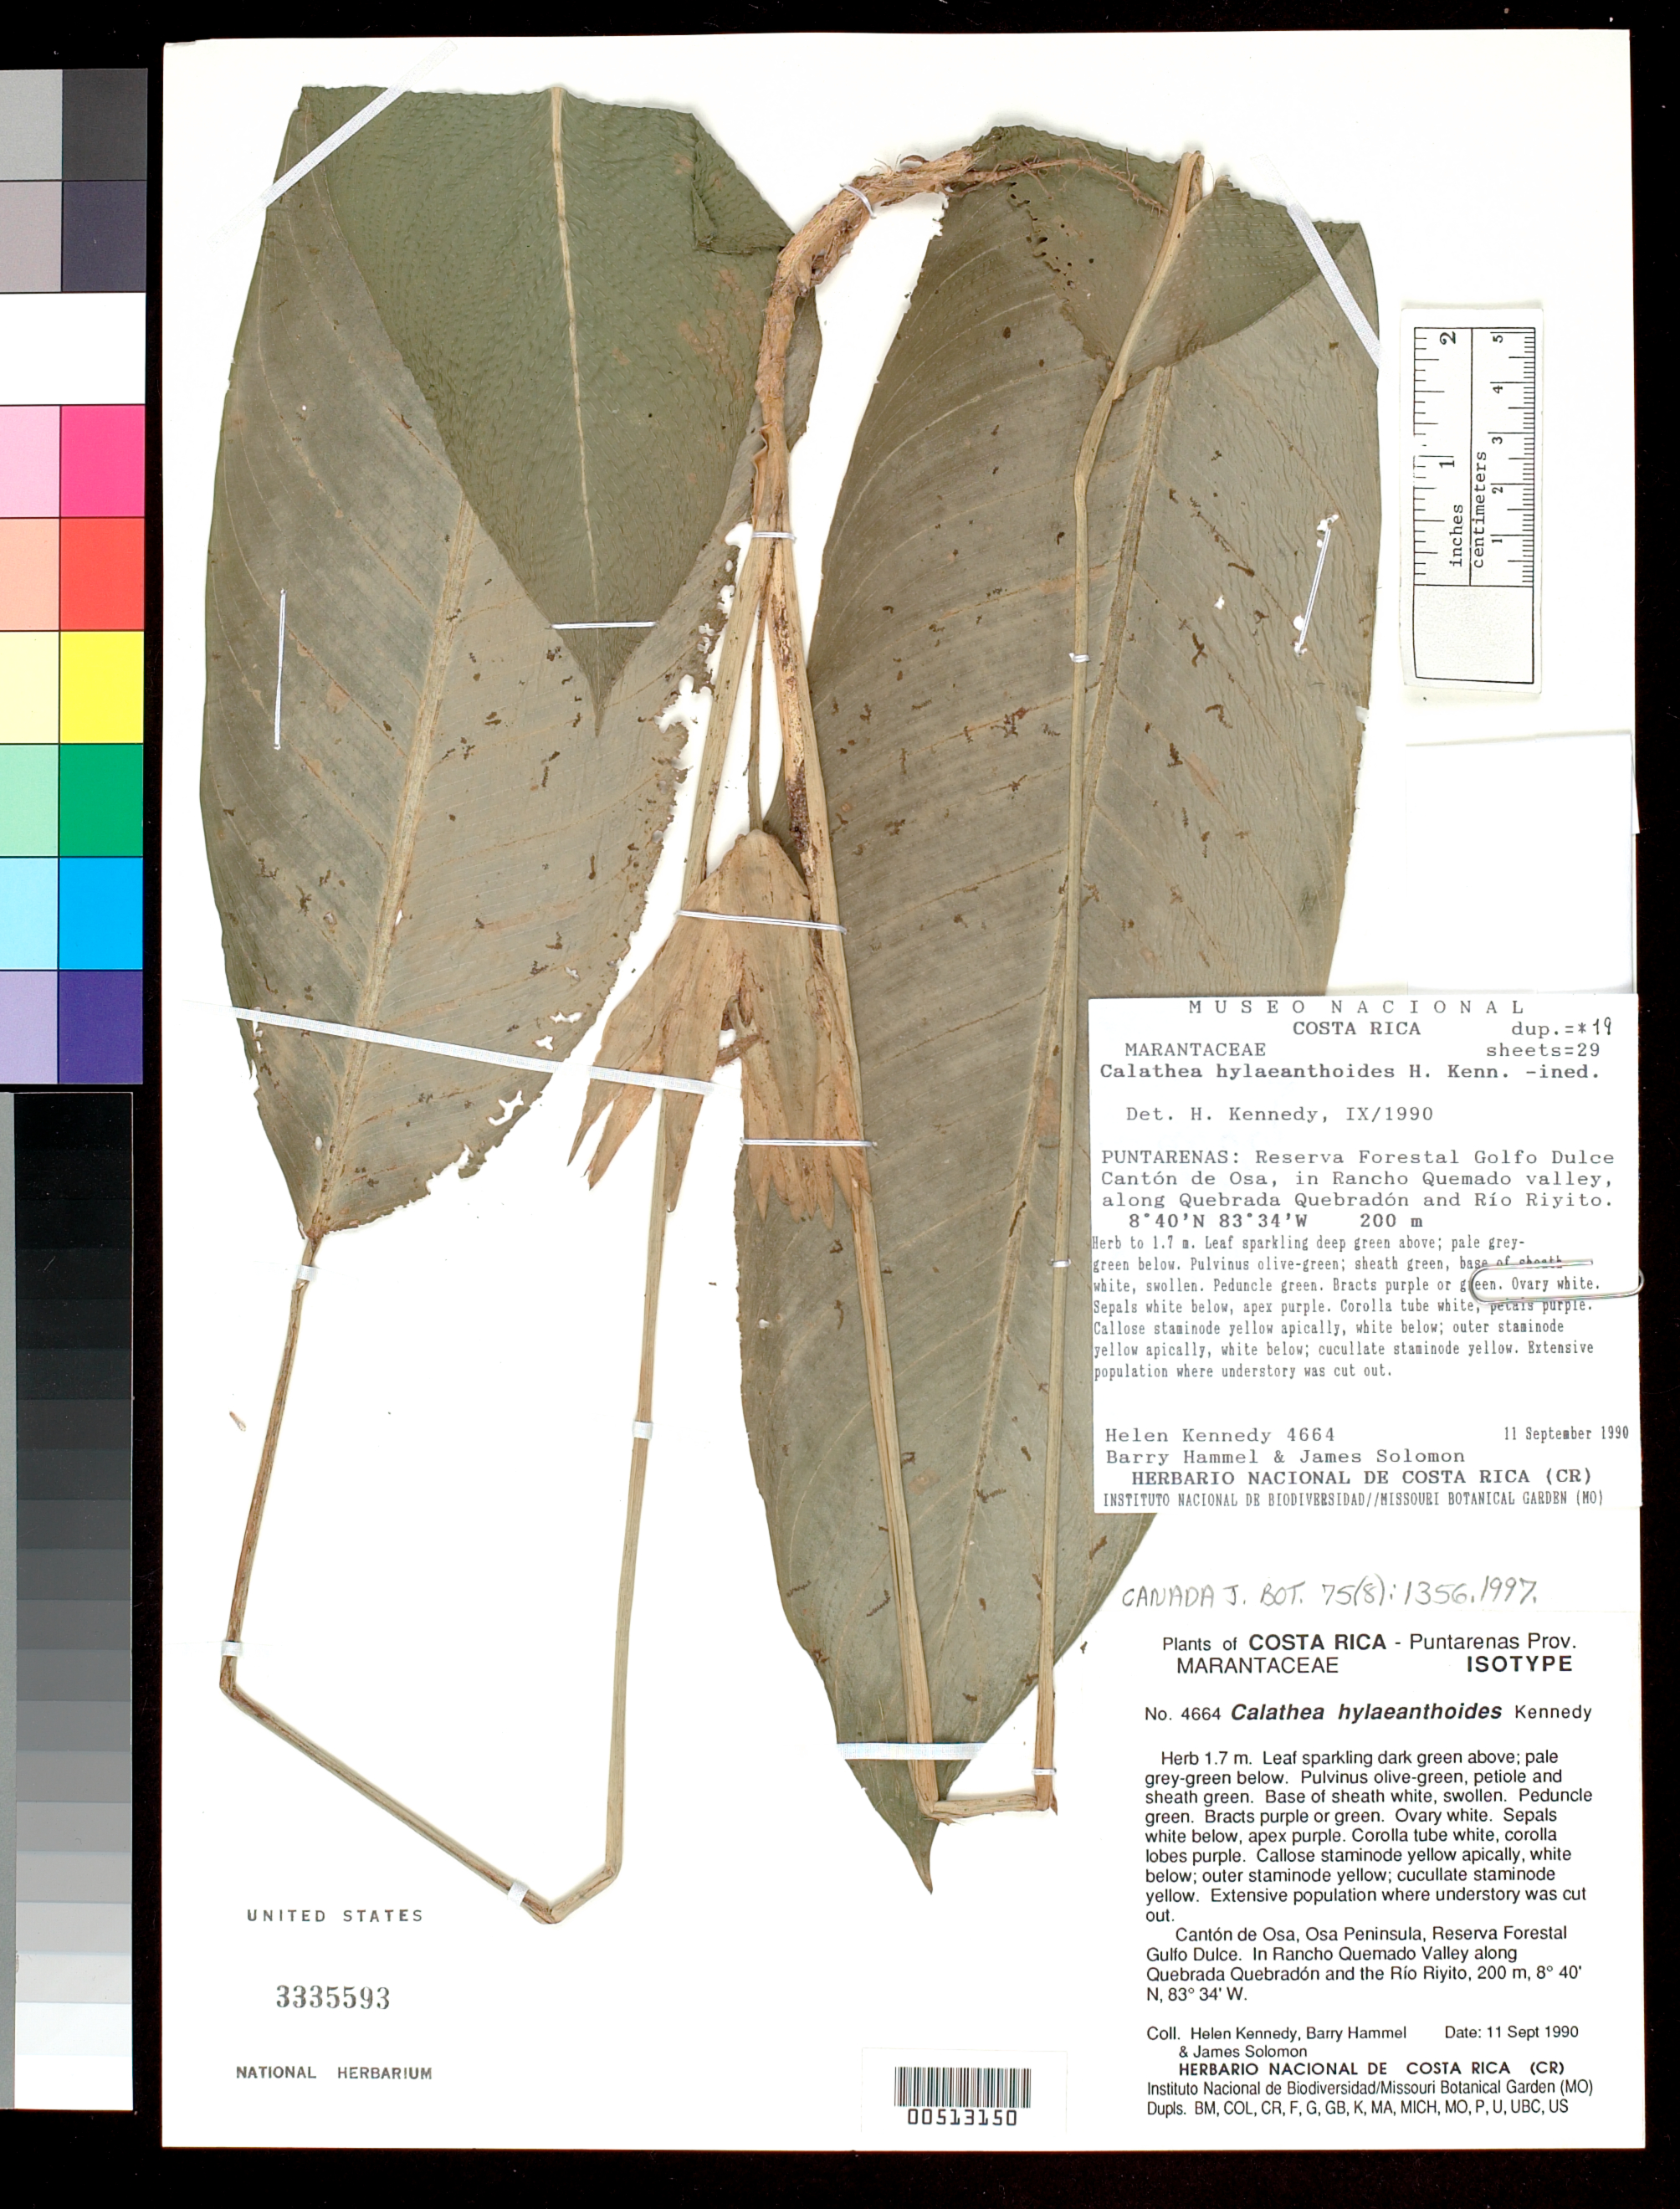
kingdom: Plantae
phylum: Tracheophyta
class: Liliopsida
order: Zingiberales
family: Marantaceae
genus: Calathea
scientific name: Calathea hylaeanthoides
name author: H. Kenn.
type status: Isotype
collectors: H. Kennedy, B. Hammel & J. C. Solomon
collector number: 4664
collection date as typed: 11 Sep 1990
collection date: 1990-09-11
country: Costa Rica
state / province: Puntarenas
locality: Canton de Osa, Osa peninsula, Reserva Forestal Gulfo Dulce, Rancho Quemado Valley along Quebrada Quebradon & Rio Riyito.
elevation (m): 200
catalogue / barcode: US 3335593